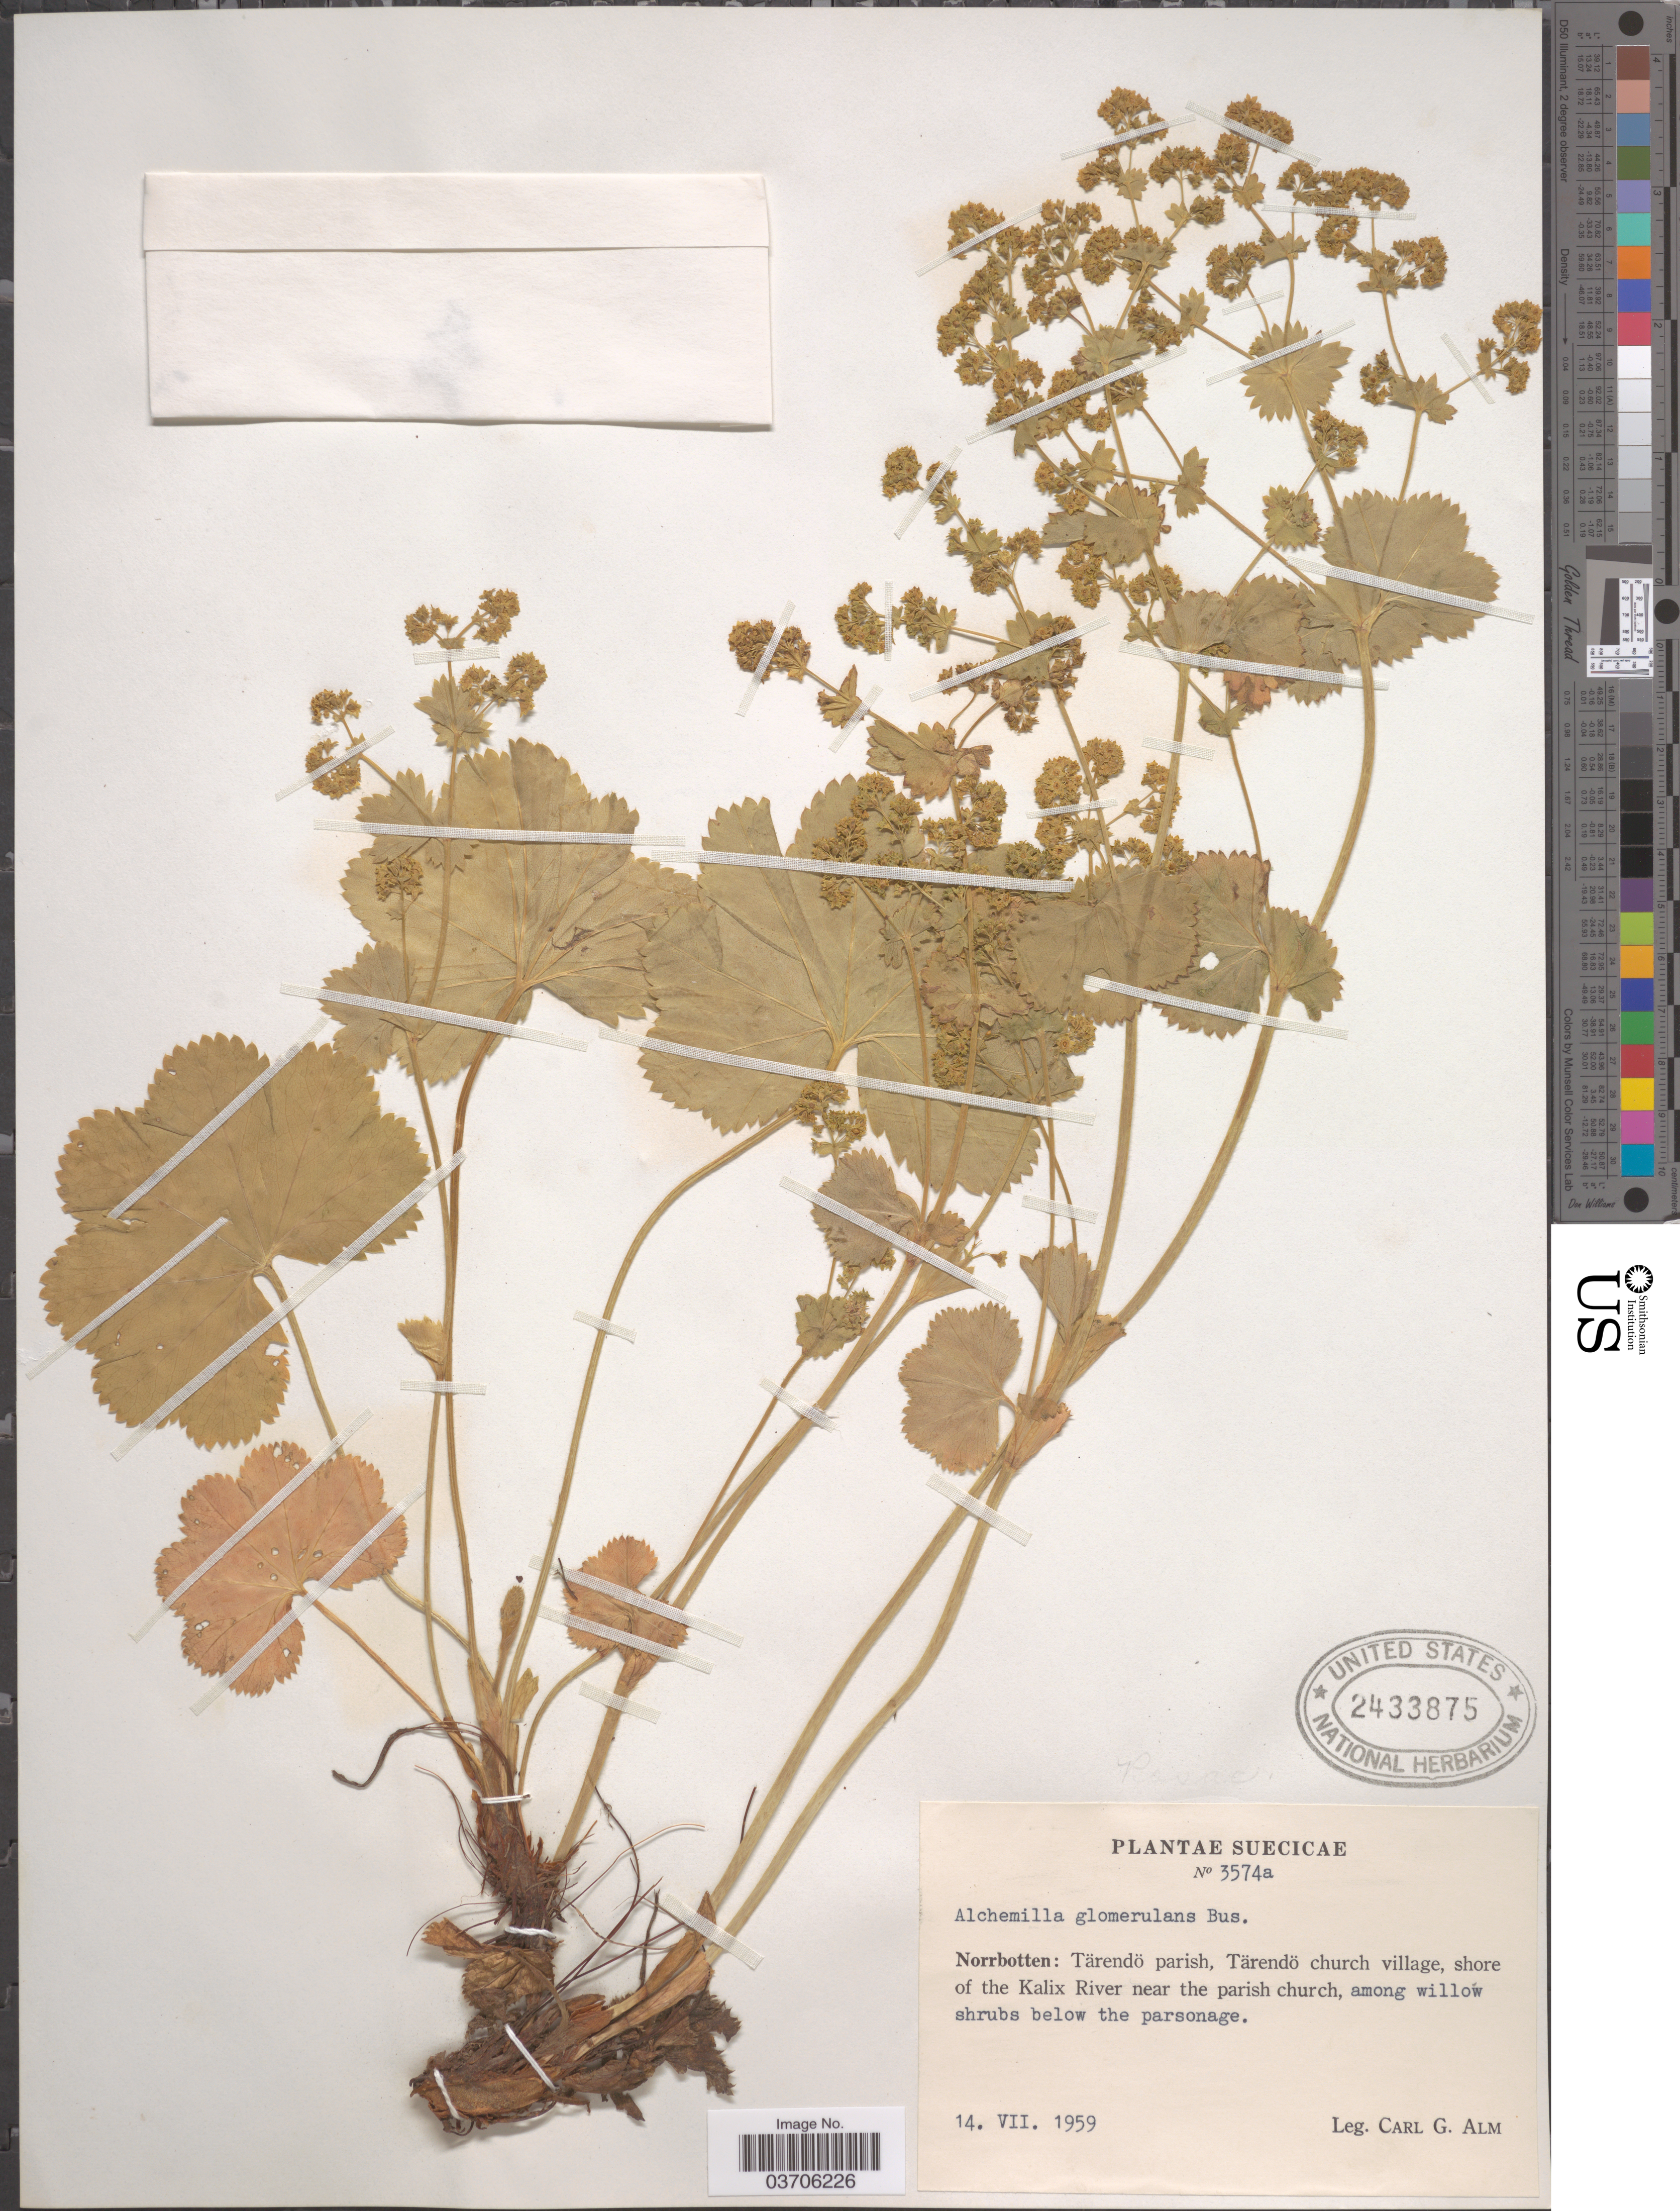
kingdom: Plantae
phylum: Tracheophyta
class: Magnoliopsida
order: Rosales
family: Rosaceae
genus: Alchemilla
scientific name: Alchemilla glomerulans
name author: Buser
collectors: C. G. Alm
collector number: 3574a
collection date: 1959-07-14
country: Sweden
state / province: Norrbotten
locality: Suecicae. Norrbotten: Tärendö parish, Tärendö church village, shore of the Kalix River near the parish church.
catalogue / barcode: US 2433875